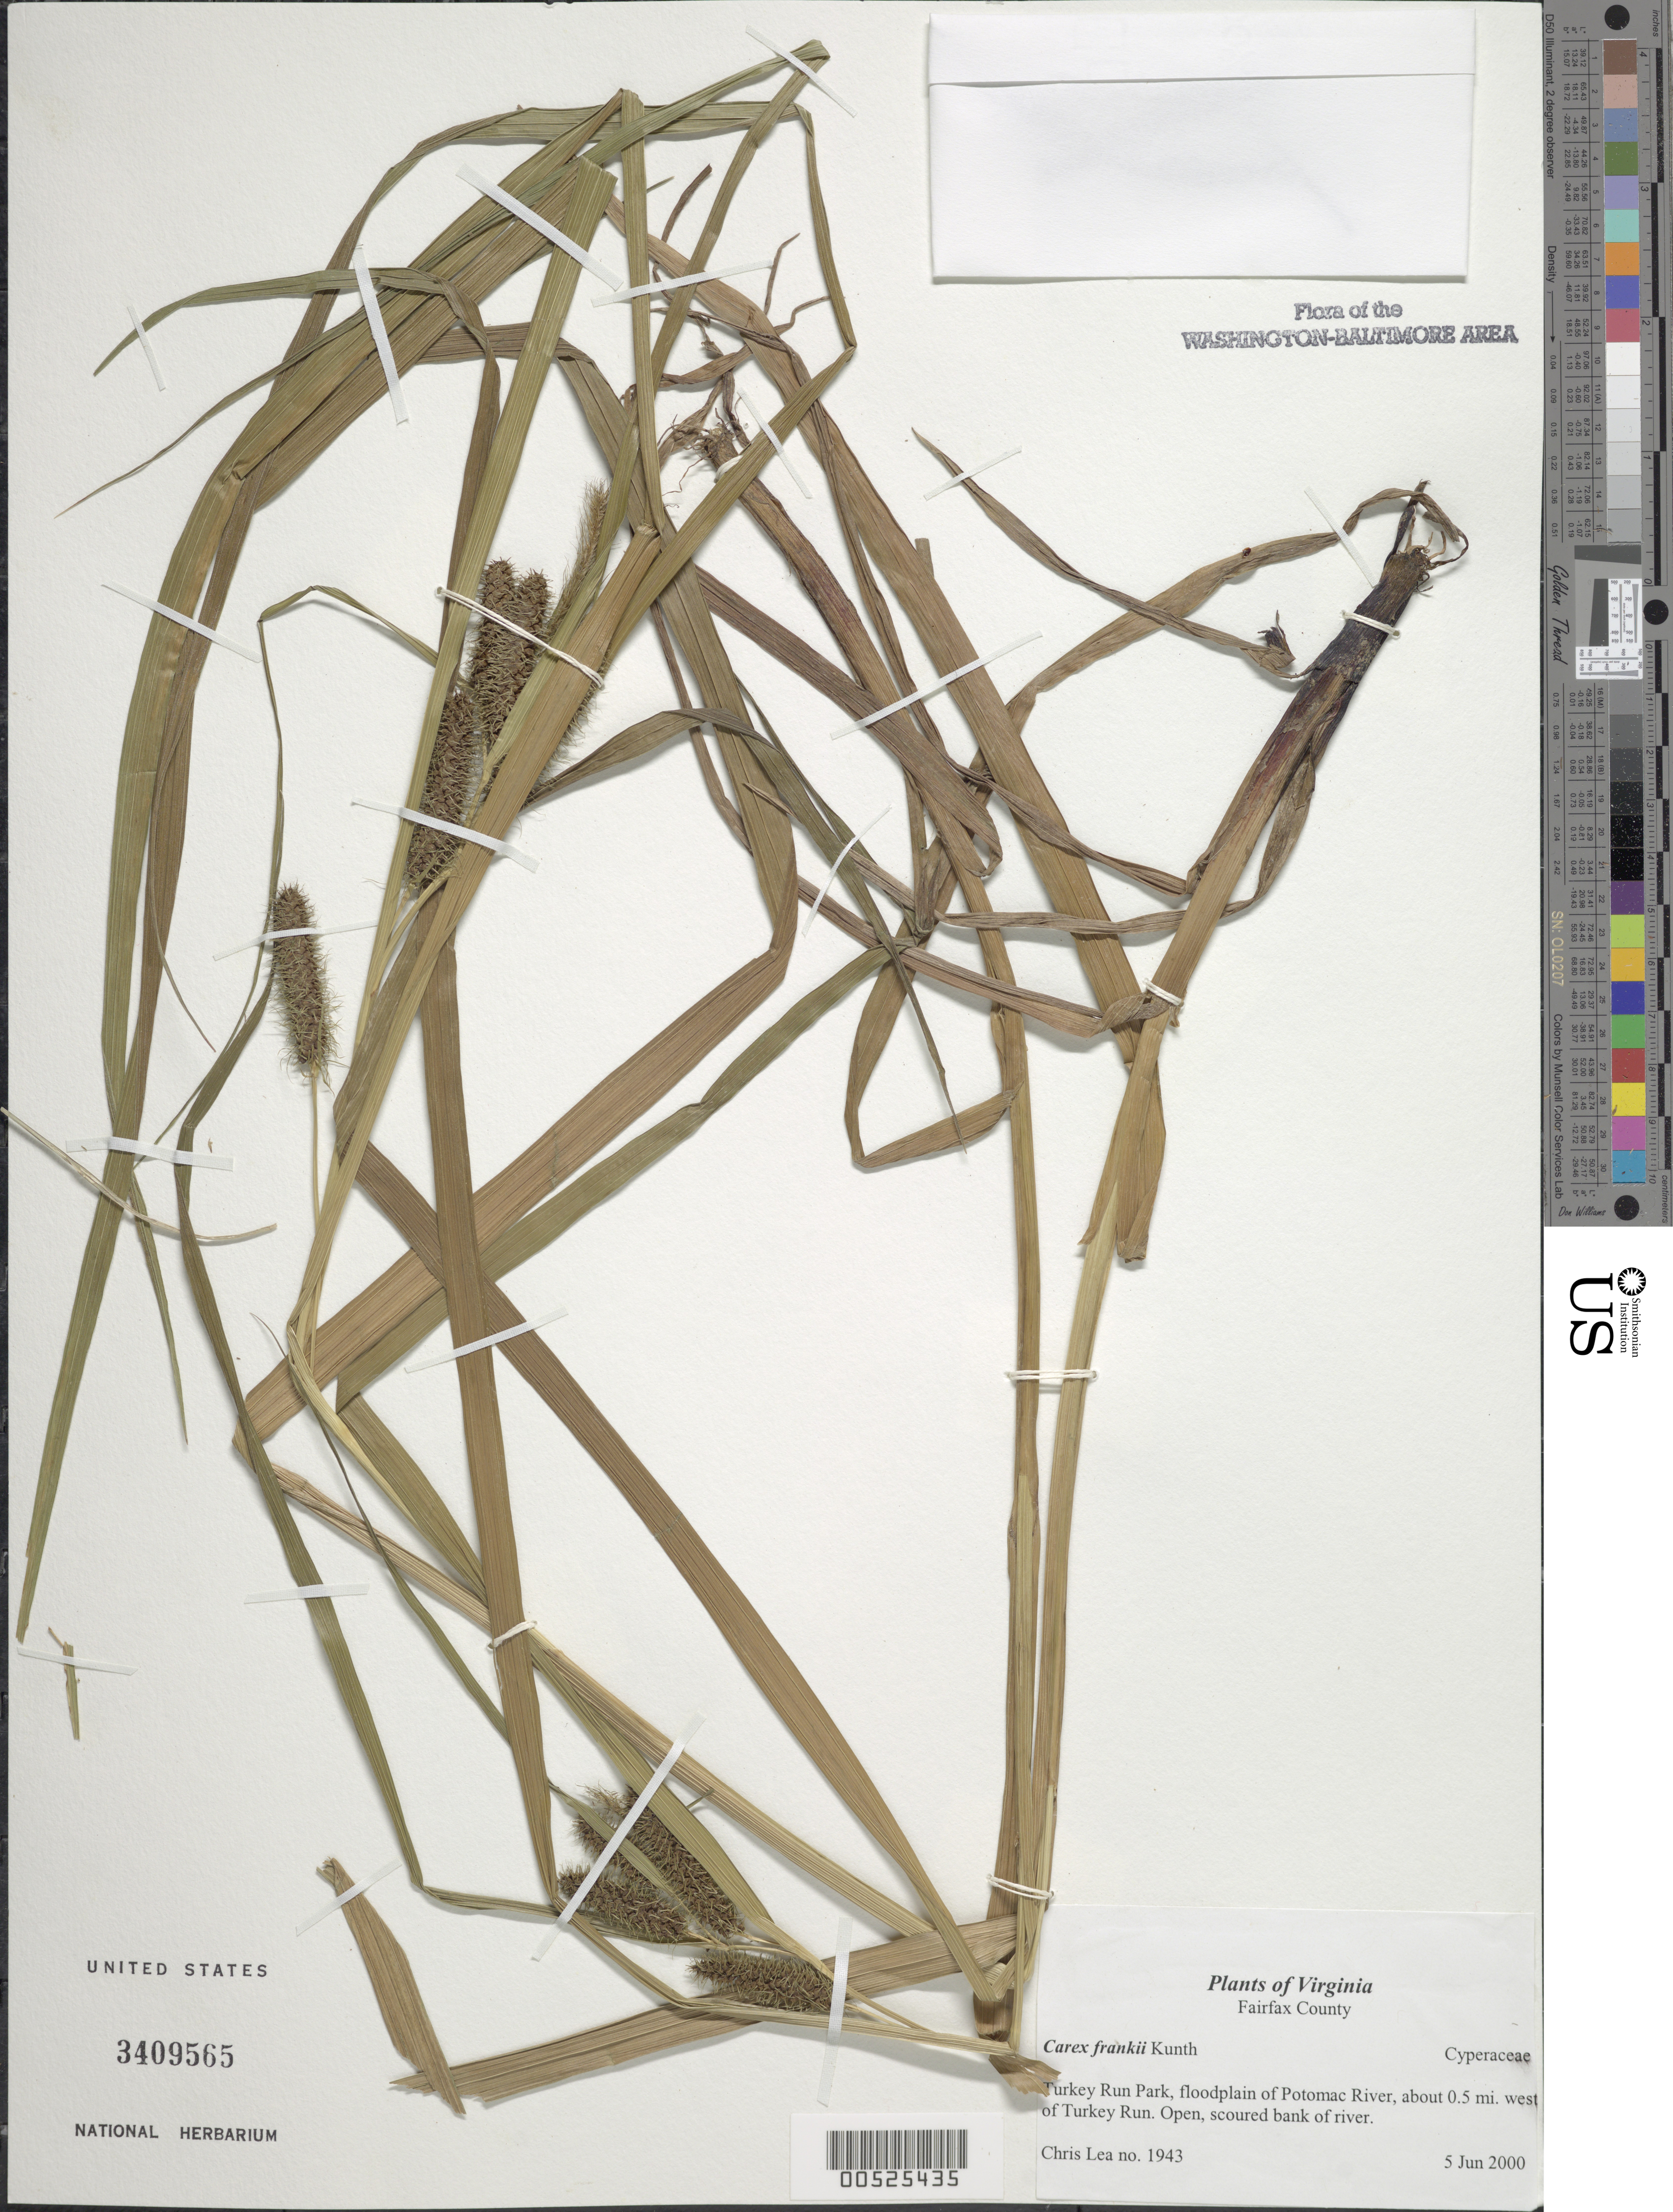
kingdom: Plantae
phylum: Tracheophyta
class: Liliopsida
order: Poales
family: Cyperaceae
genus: Carex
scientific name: Carex frankii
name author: Kunth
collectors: C. Lea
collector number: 1943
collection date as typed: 05 Jun 2000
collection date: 2000-06-05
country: United States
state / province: Virginia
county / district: Fairfax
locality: Turkey Run Park, floodplain of Potomac River, about 0.5 mi. west of Turkey Run.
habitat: Open, scoured bank of river.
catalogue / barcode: US 3409565